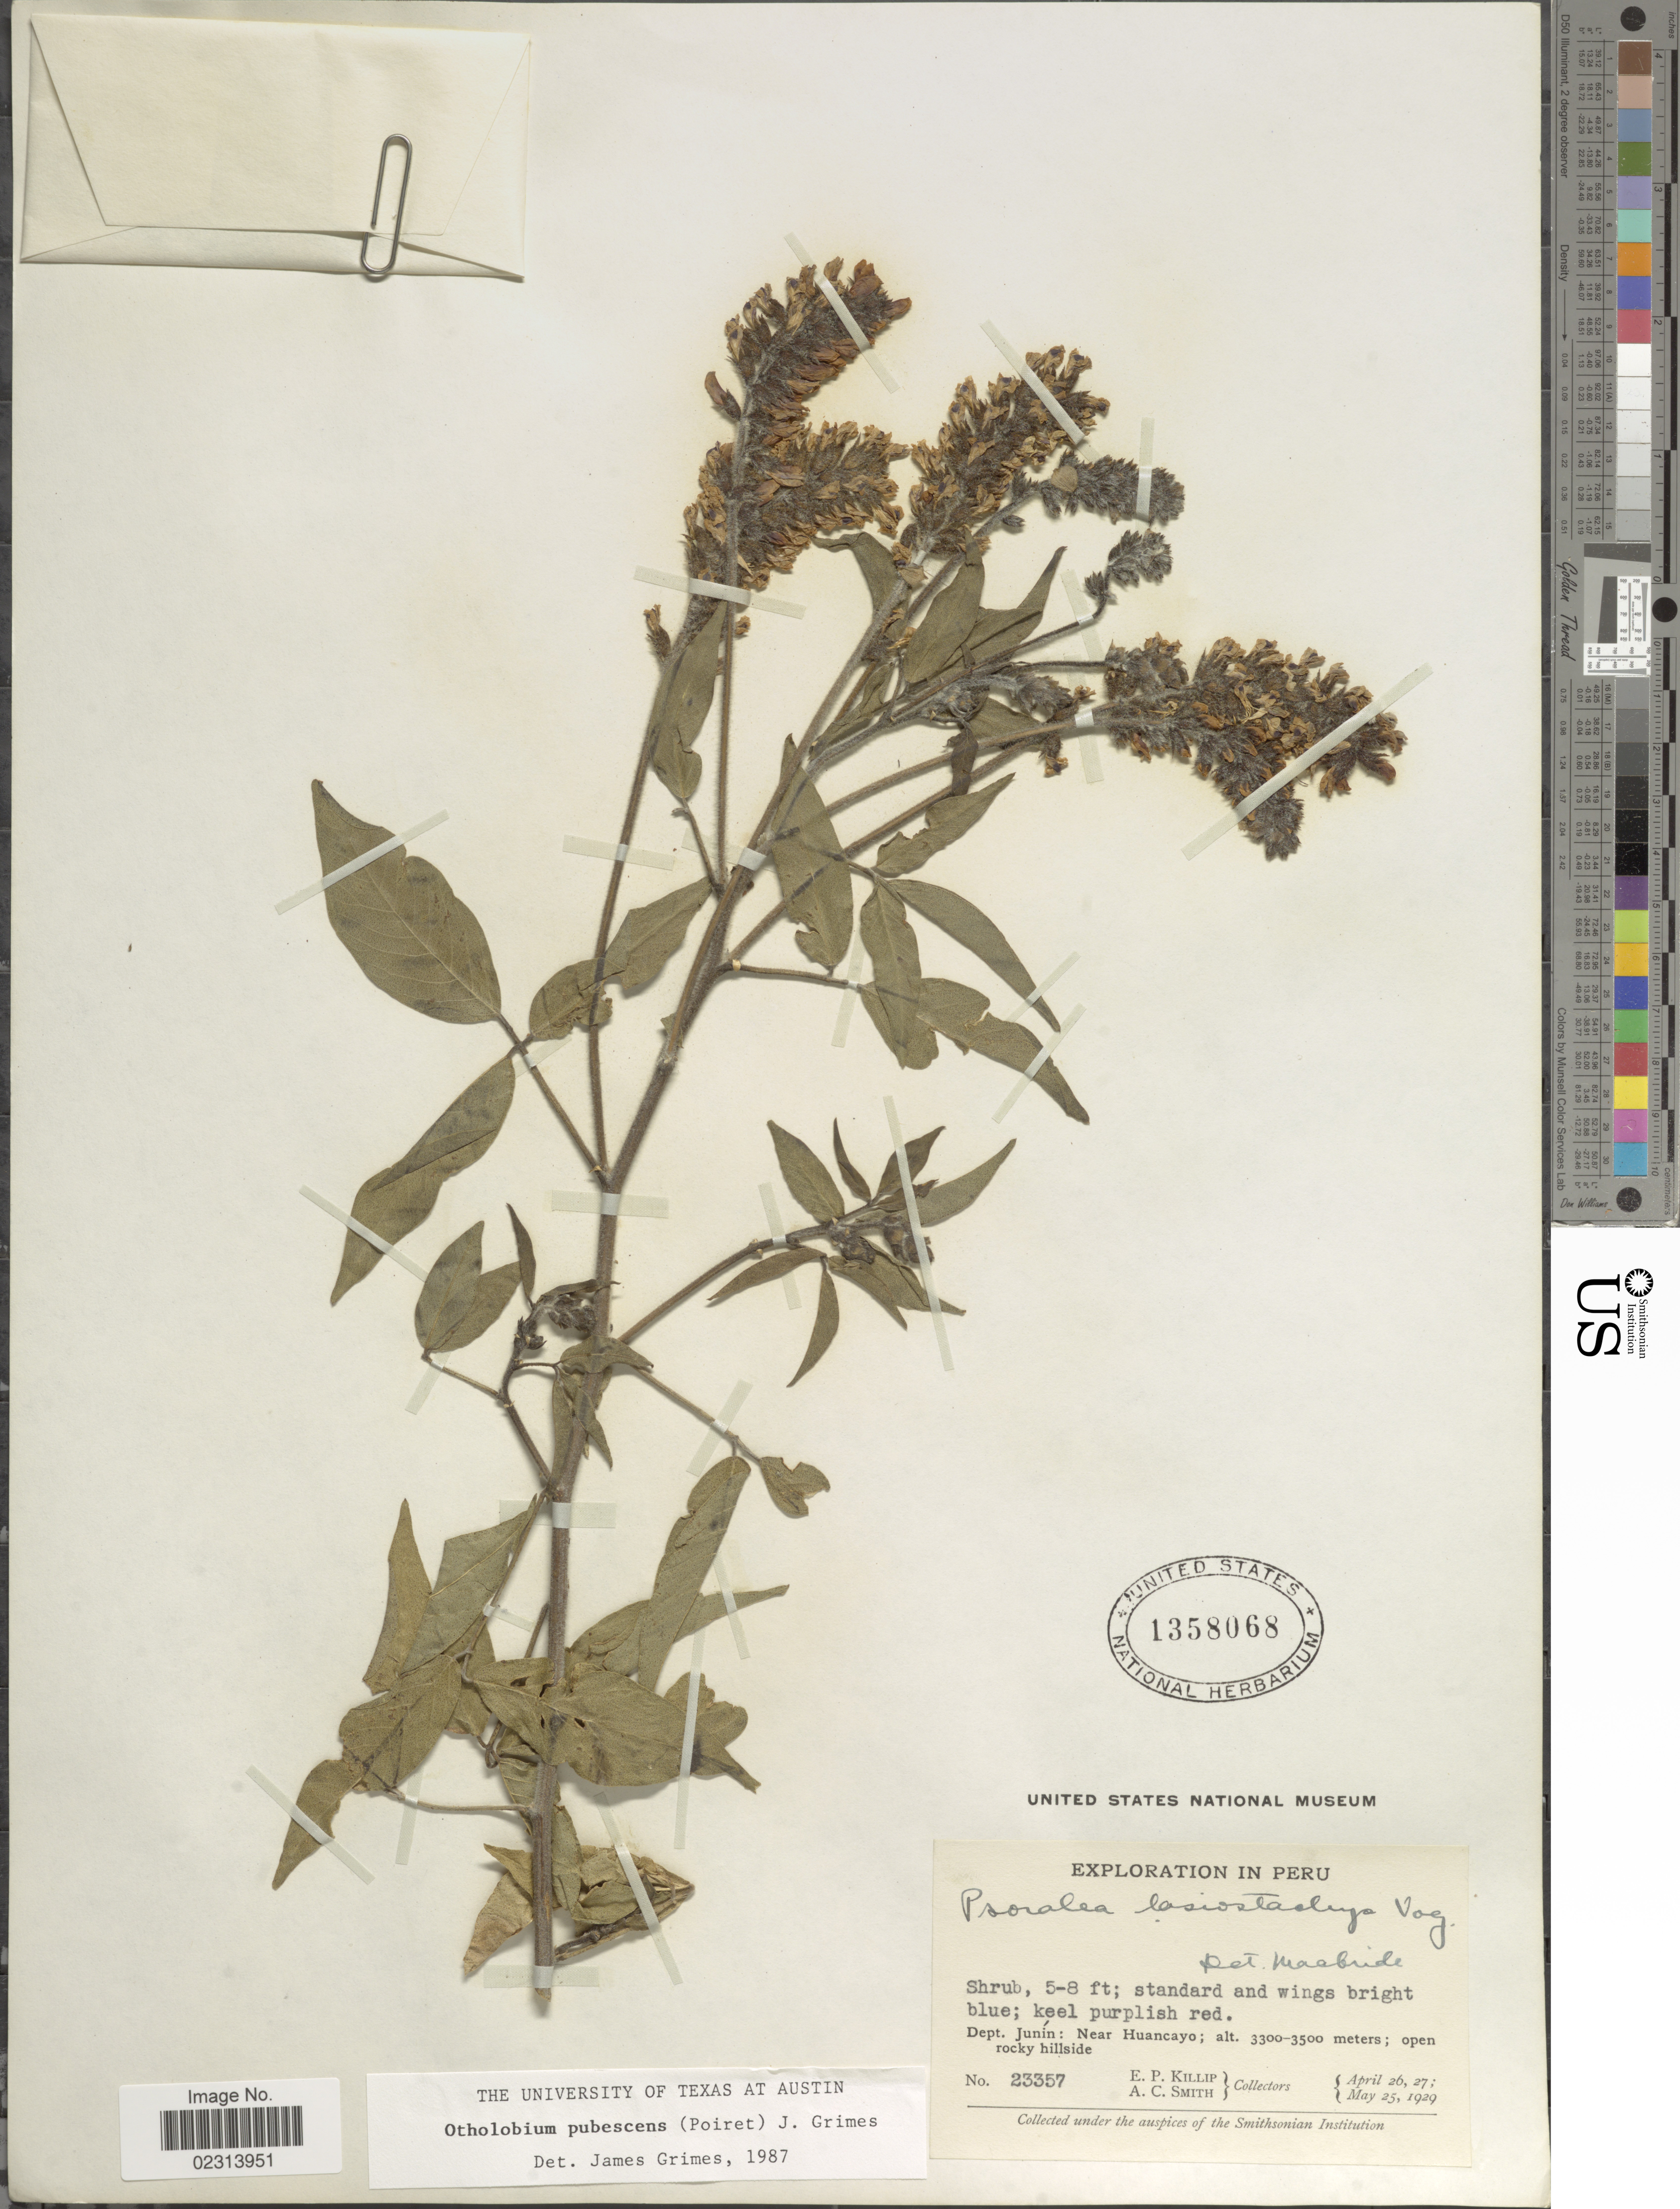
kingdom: Plantae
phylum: Tracheophyta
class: Magnoliopsida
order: Fabales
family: Fabaceae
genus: Otholobium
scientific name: Otholobium pubescens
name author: (Poir.) J.W. Grimes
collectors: E. P. Killip & A. C. Smith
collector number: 23357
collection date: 1929-04-26/1929-05-25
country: Peru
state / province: Junín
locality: Dept. Junin: Near Huancayo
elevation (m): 3300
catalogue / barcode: US 1358068